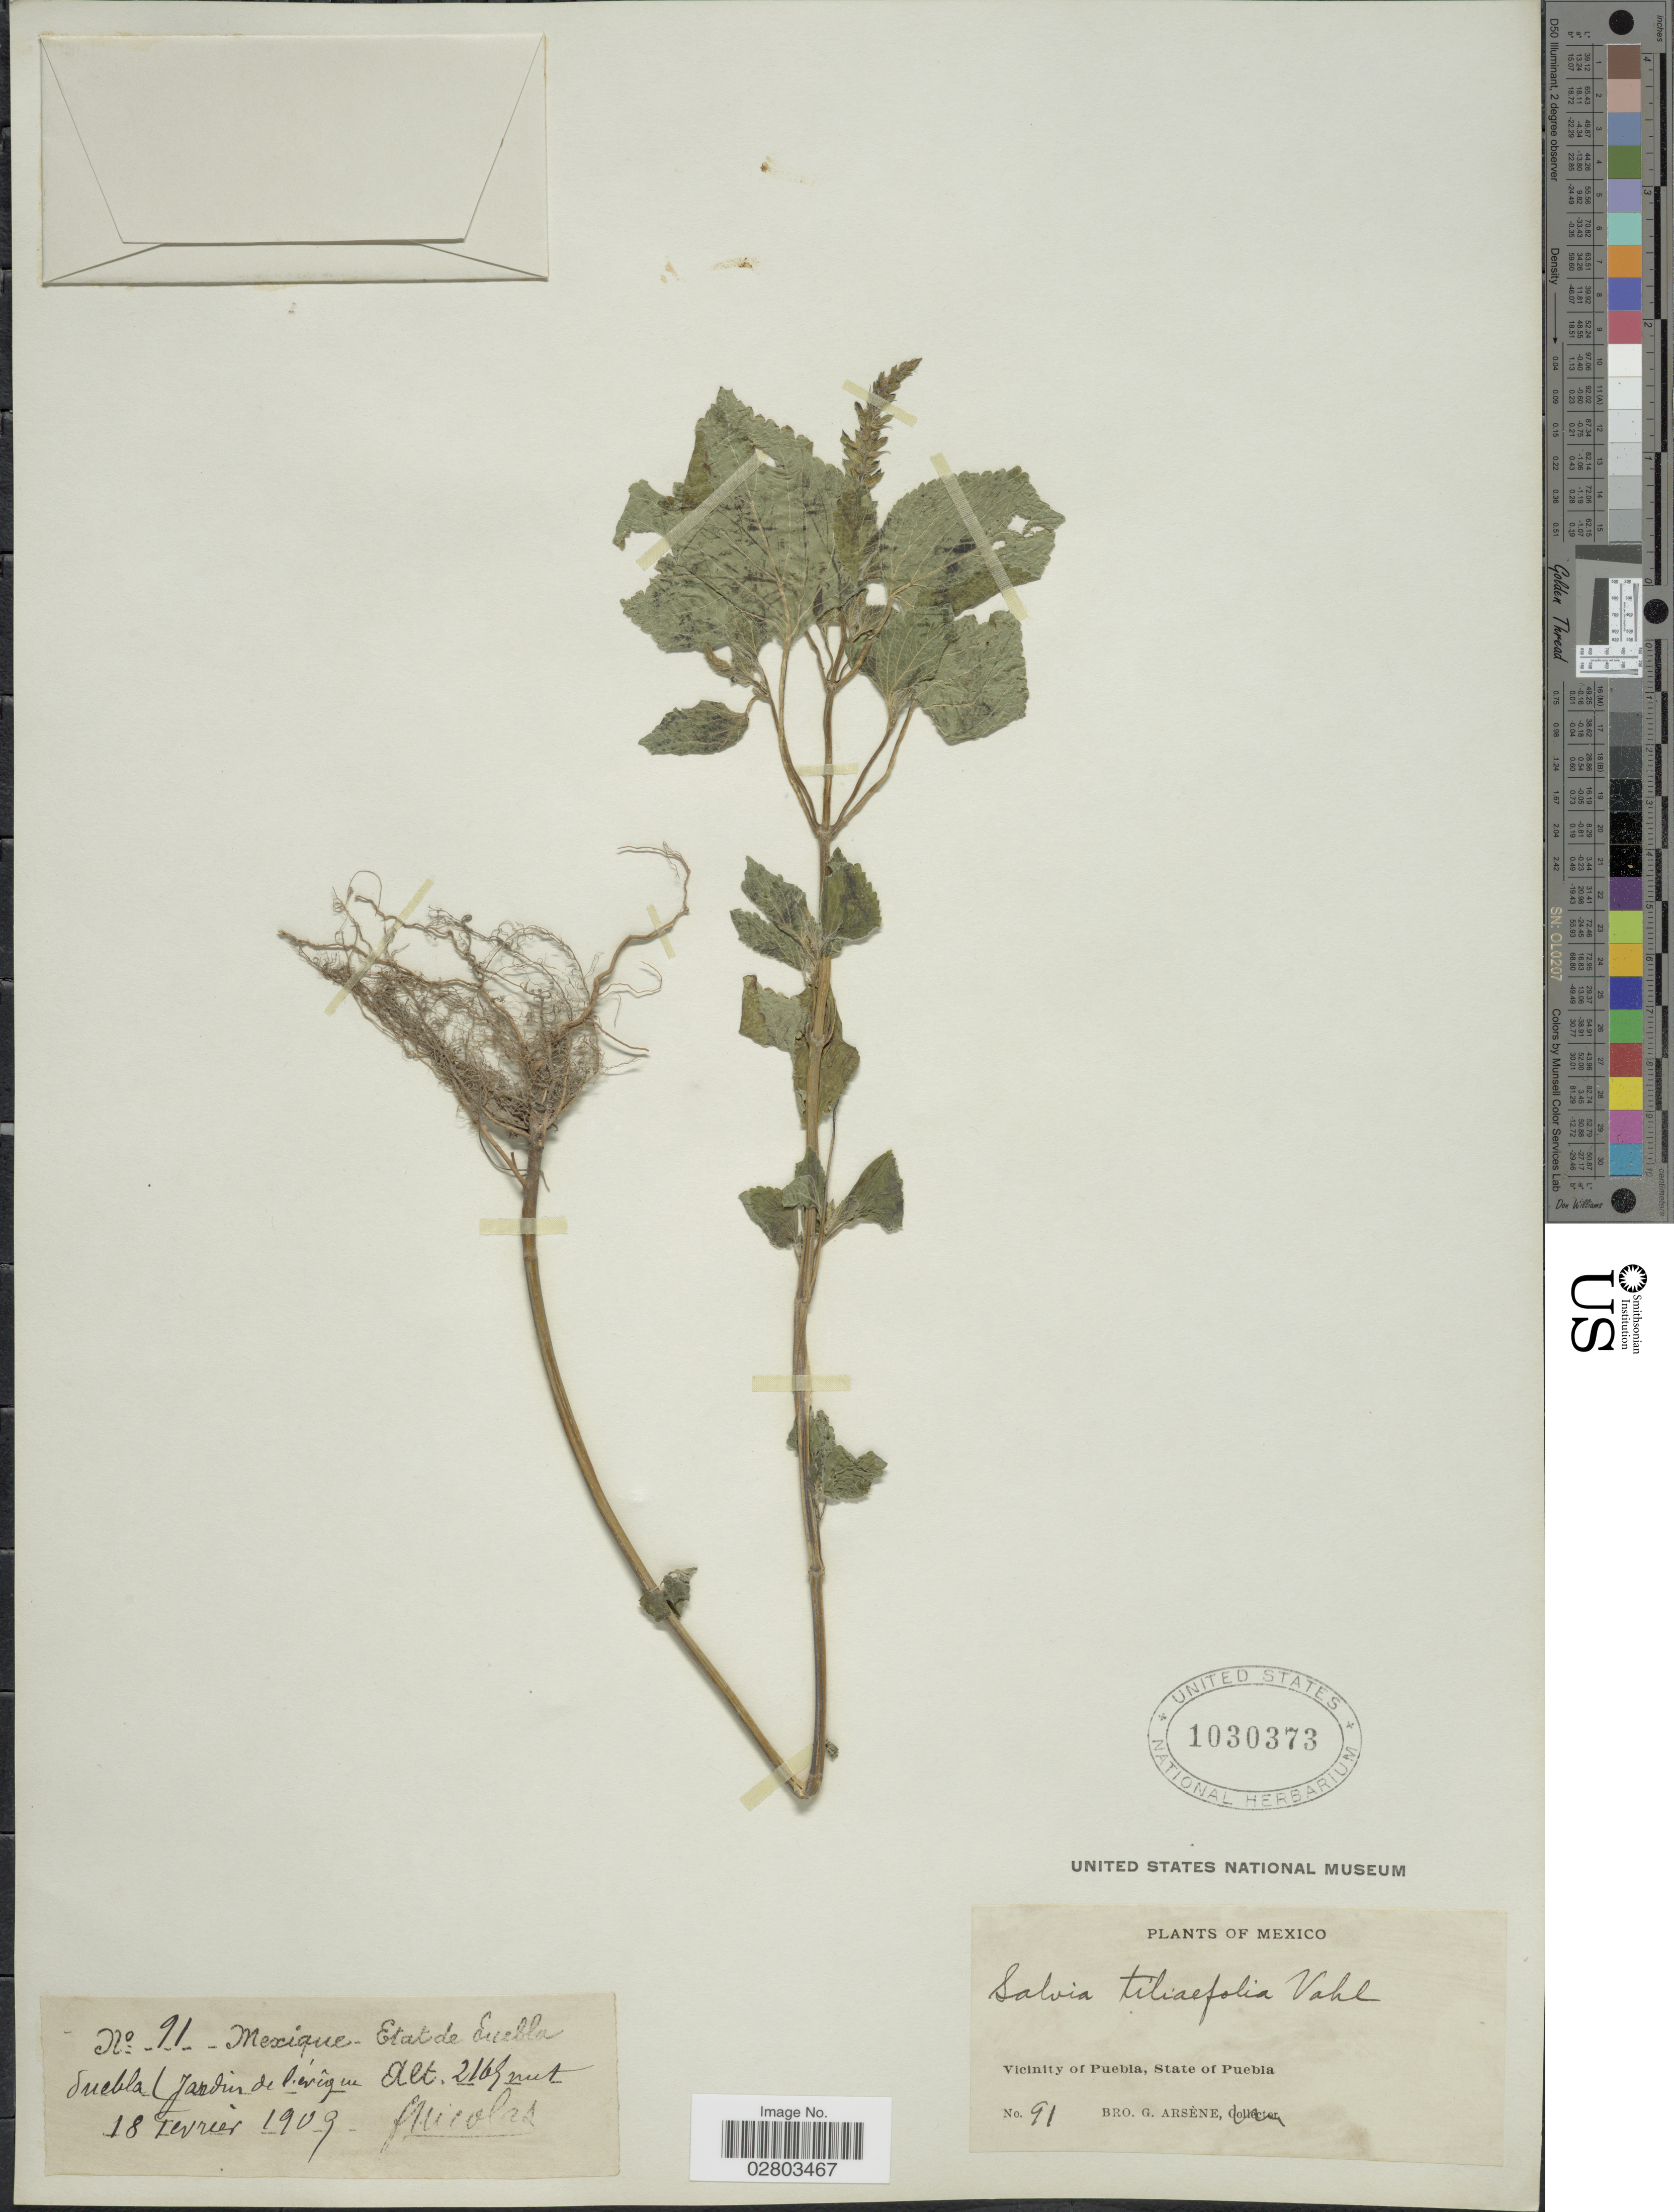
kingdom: Plantae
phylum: Tracheophyta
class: Magnoliopsida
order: Lamiales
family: Lamiaceae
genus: Salvia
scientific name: Salvia tiliifolia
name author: Vahl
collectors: Bro. G. Arsène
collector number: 91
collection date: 1909-02-18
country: Mexico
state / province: Puebla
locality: Vicinity of Puebla. (Jardin de [illegible text])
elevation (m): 2165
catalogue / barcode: US 1030373